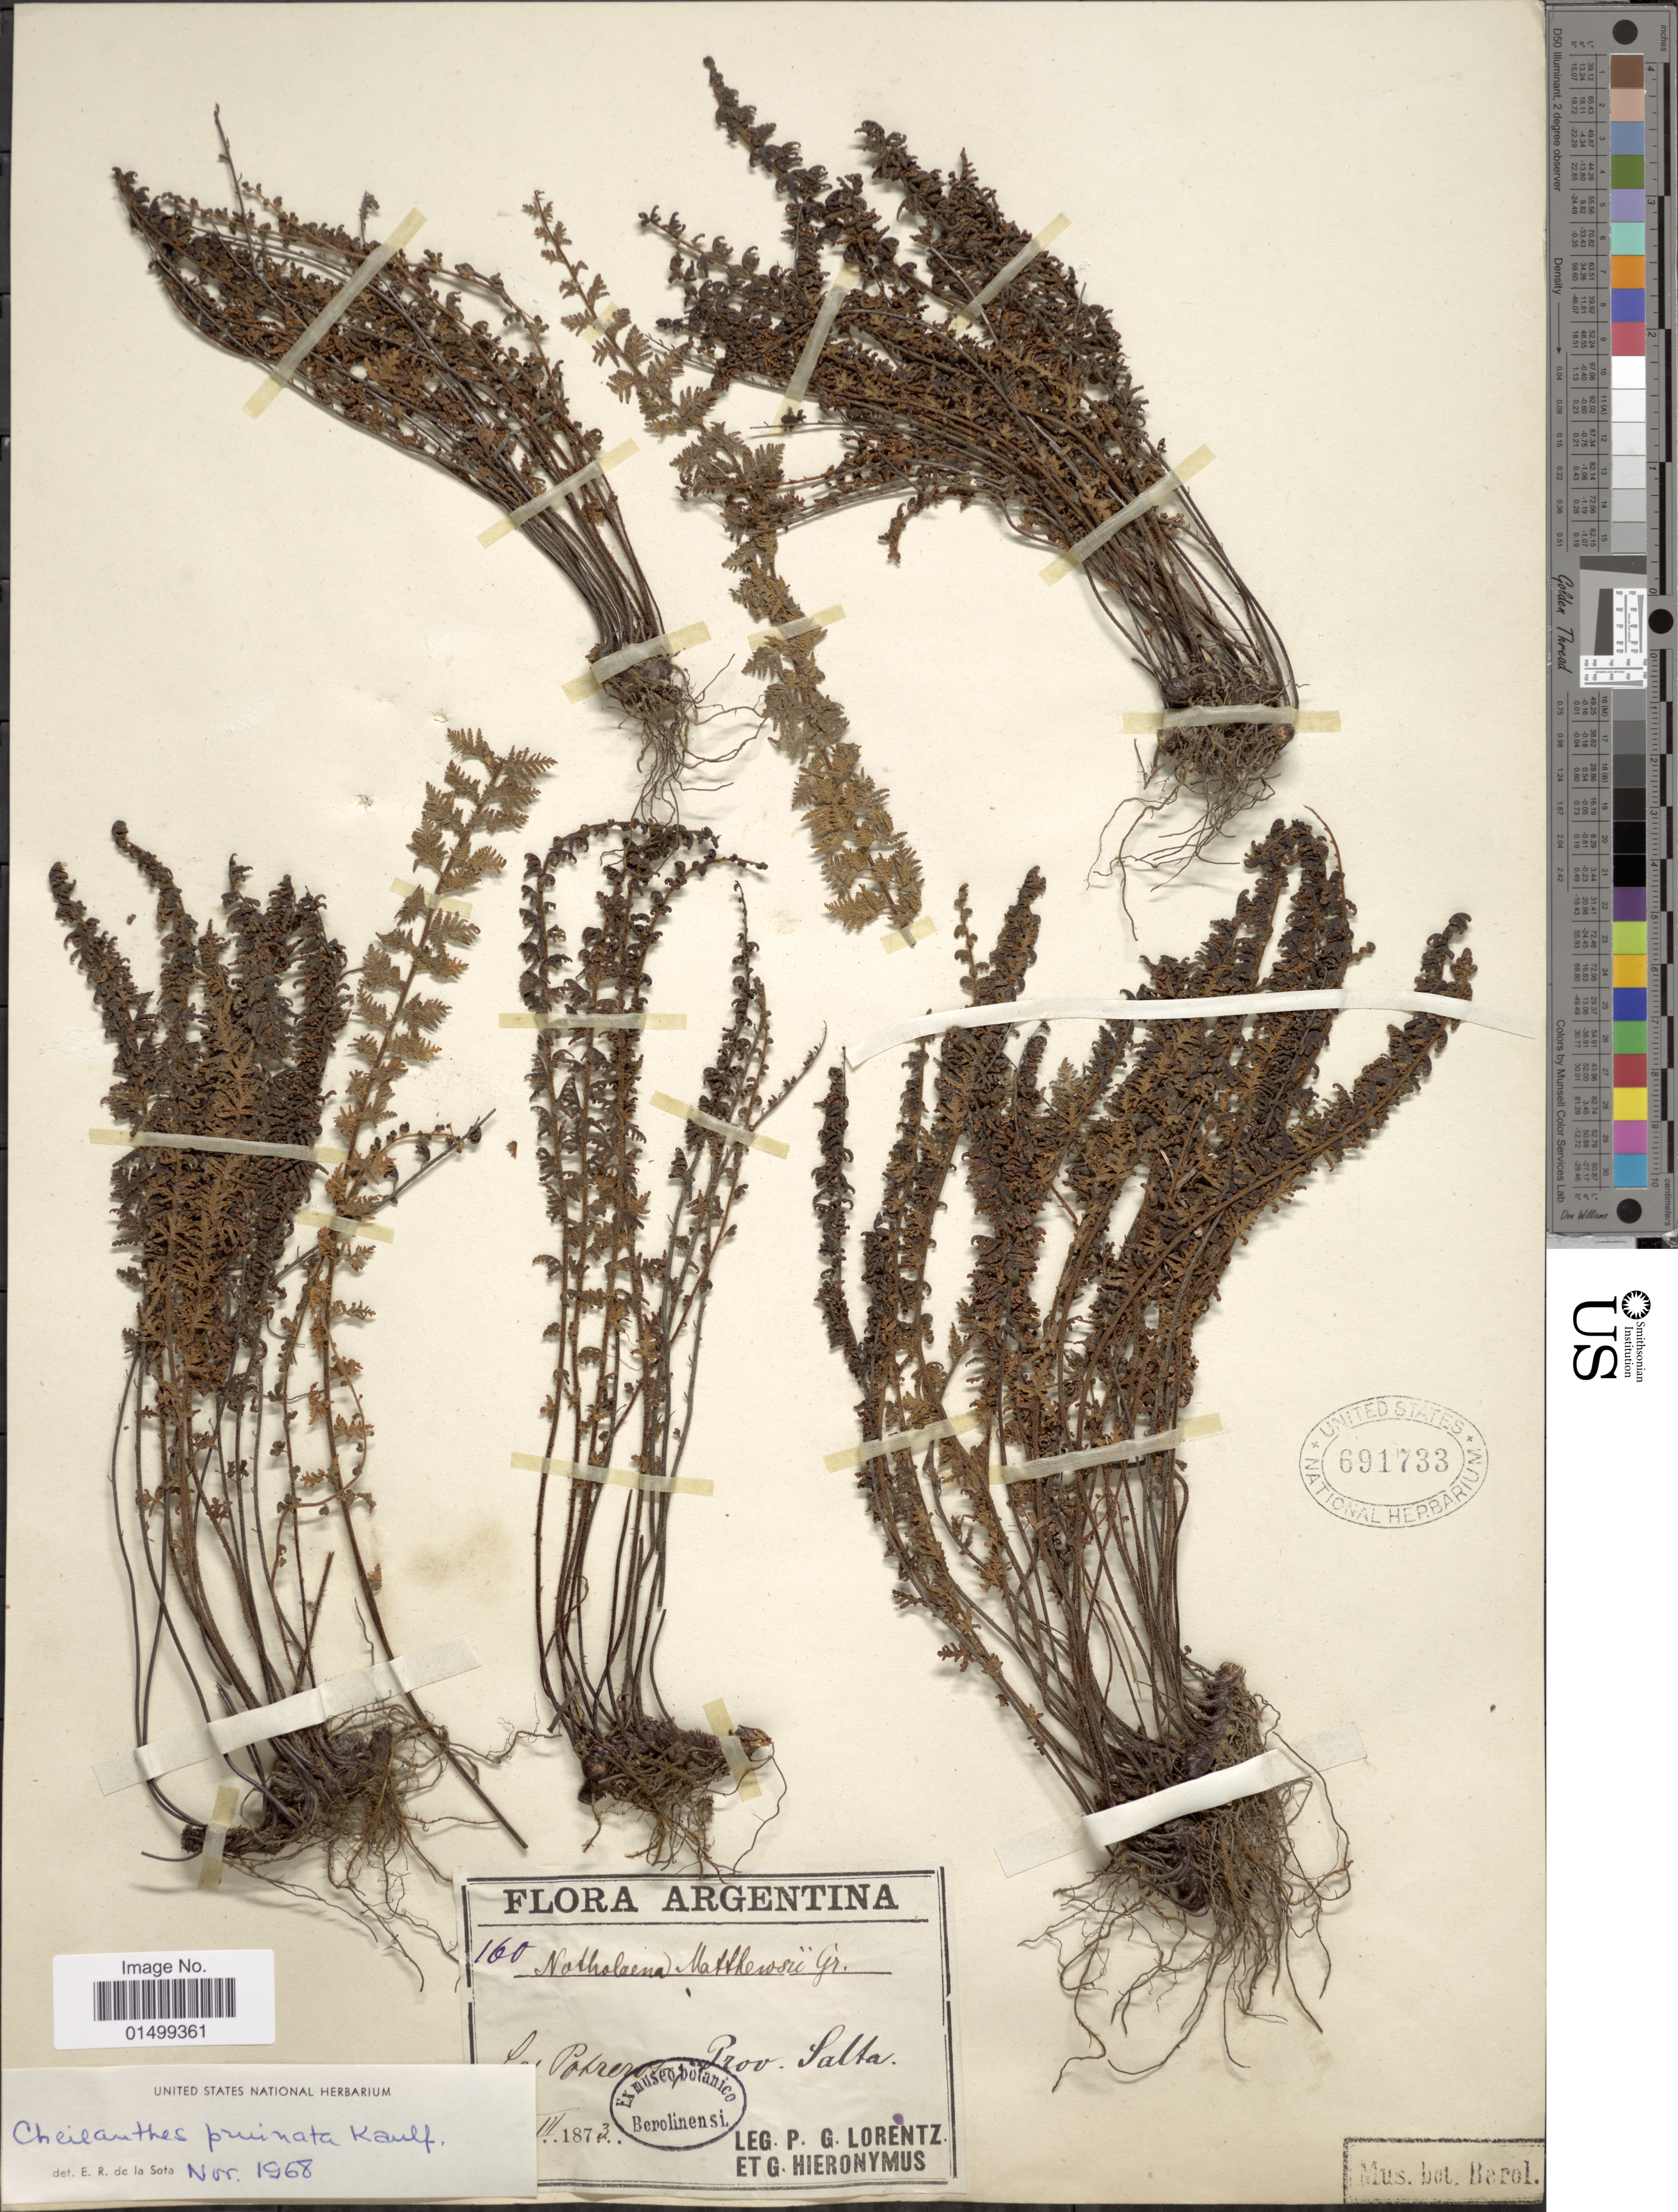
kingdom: Plantae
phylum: Tracheophyta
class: Polypodiopsida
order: Polypodiales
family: Pteridaceae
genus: Cheilanthes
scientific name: Cheilanthes pruinata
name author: Kaulf.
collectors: P. G. Lorentz & G. H. Hieronymus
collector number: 160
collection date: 1873-03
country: Argentina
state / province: Salta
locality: [illegible text]..Potreros.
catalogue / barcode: US 691733